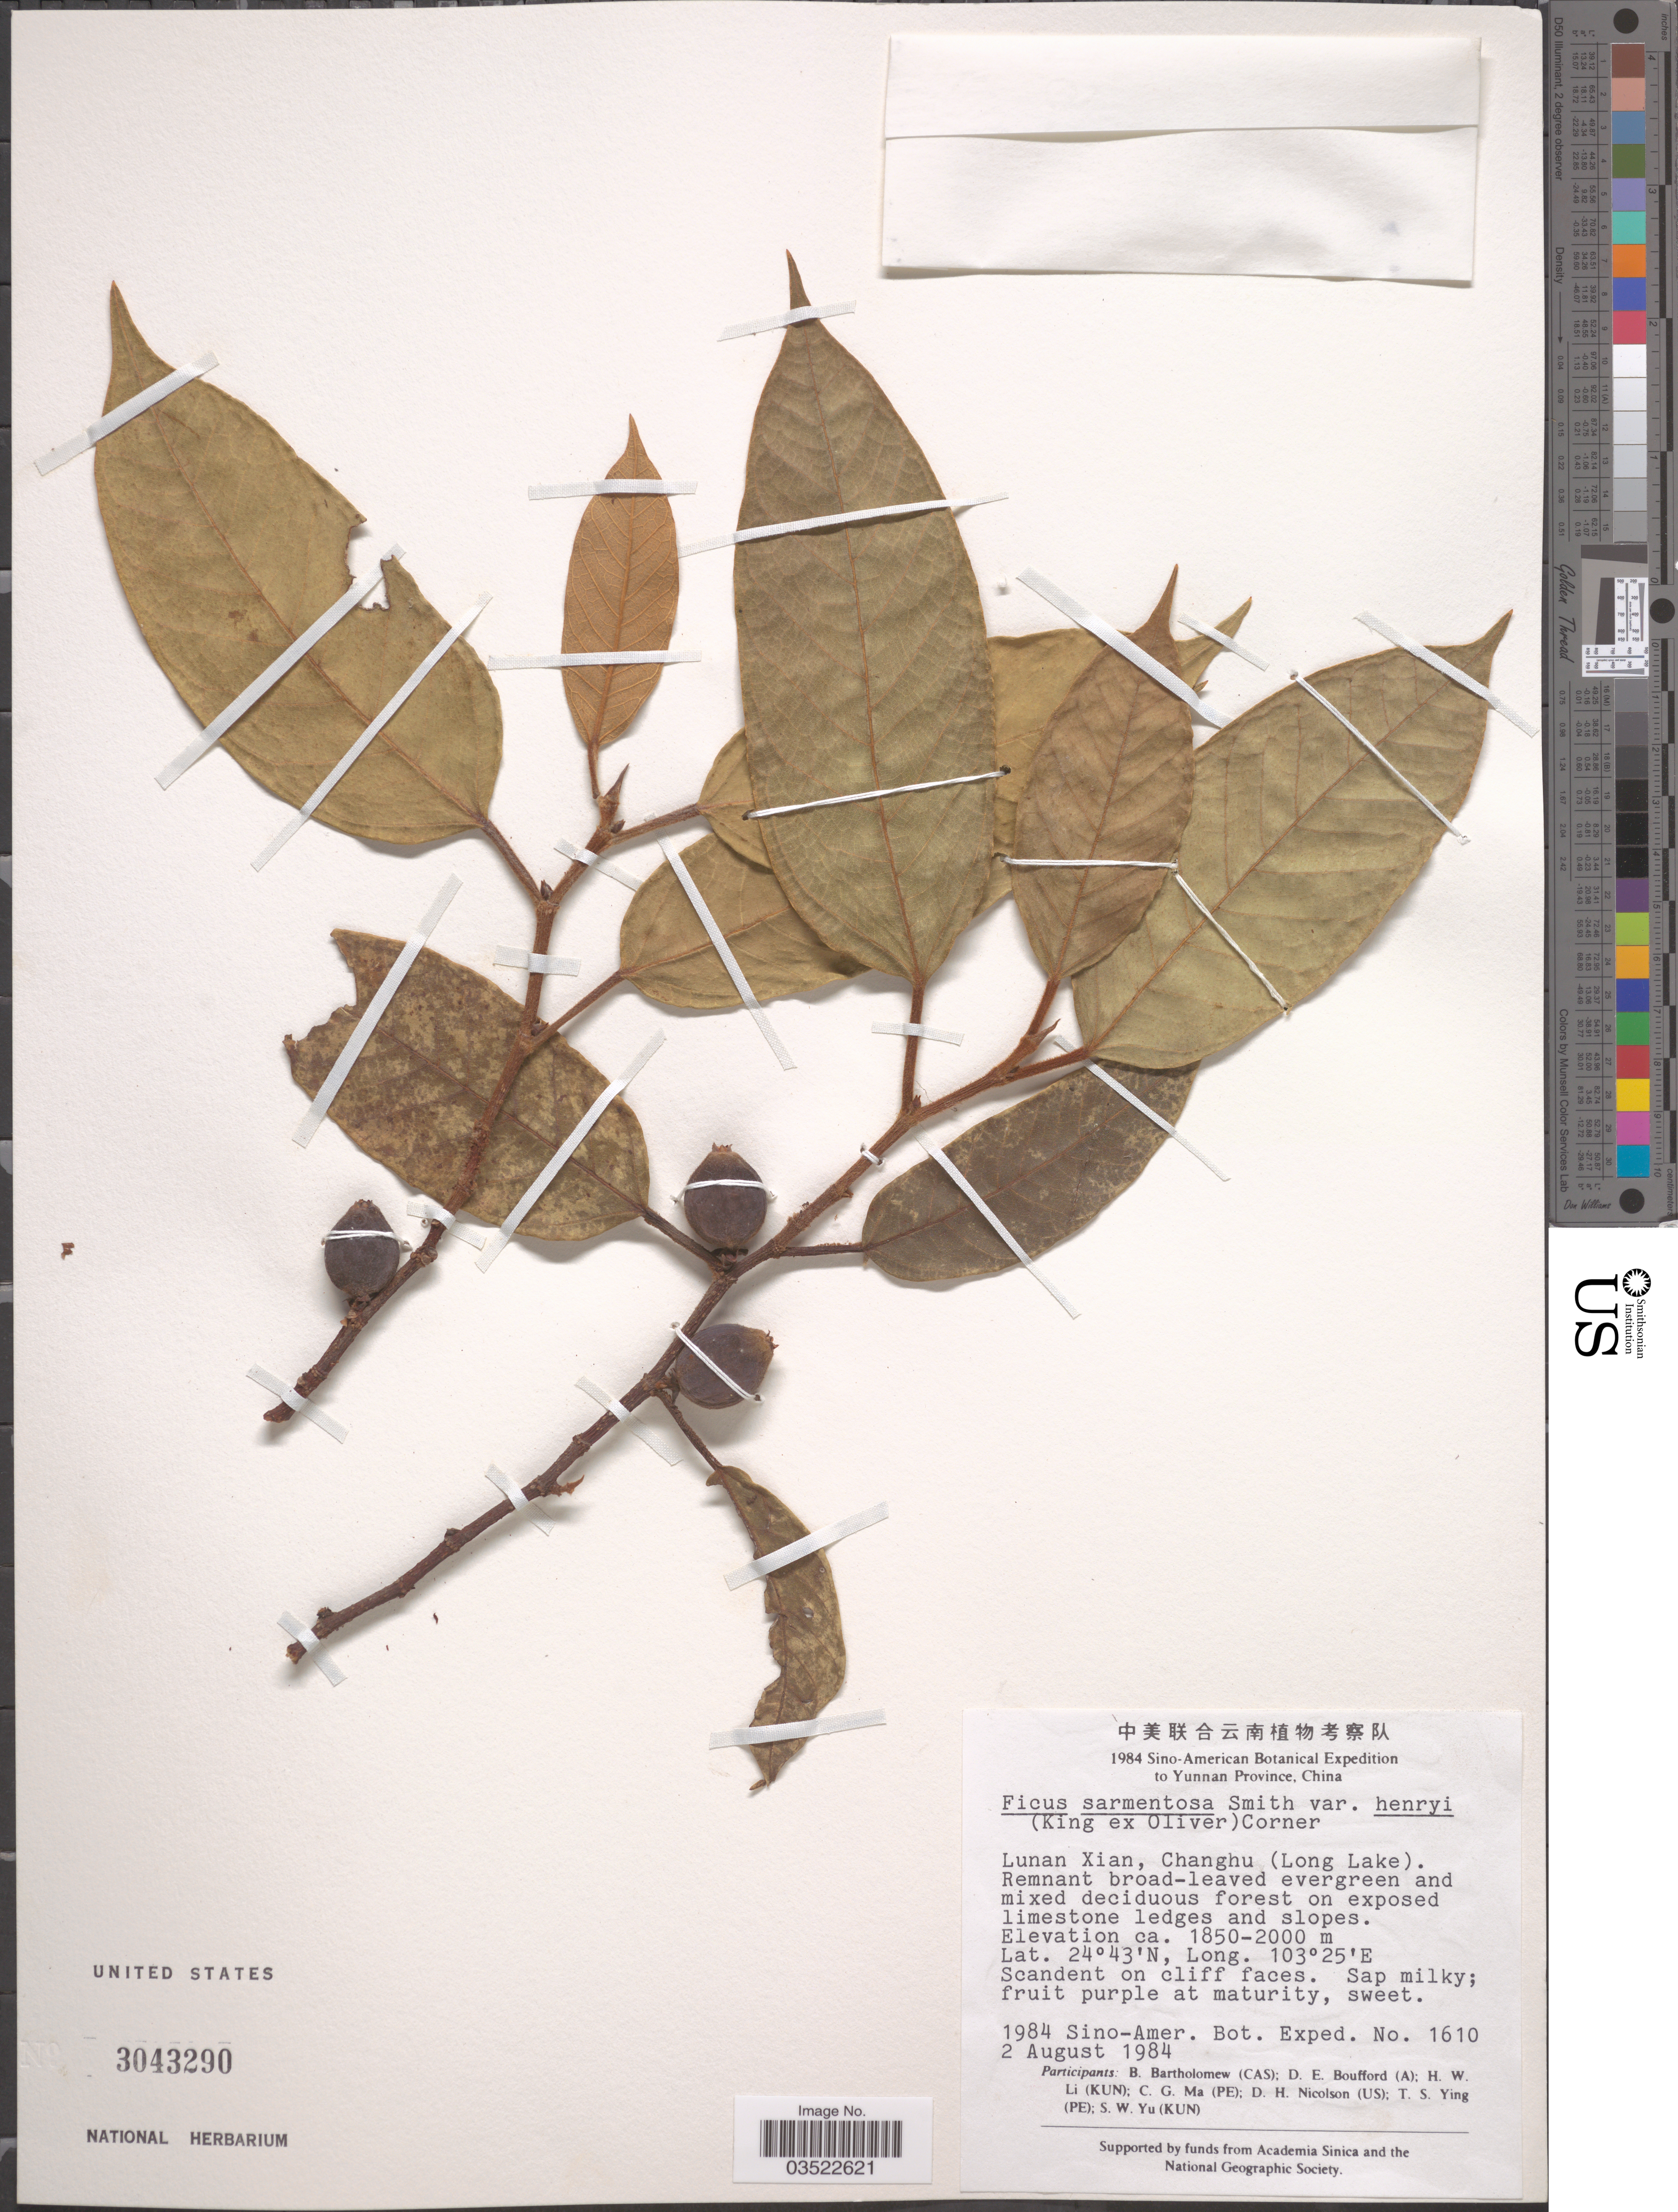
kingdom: Plantae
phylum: Tracheophyta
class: Magnoliopsida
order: Rosales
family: Moraceae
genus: Ficus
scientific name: Ficus sarmentosa var. henryi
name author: (King ex Oliv.) Corner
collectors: Sino-Amer. Bot. Exped. 1984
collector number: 1610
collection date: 1984-08-02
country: China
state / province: Yunnan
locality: Lunan Xian, Changhu (Long Lake).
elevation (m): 1850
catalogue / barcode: US 3043290